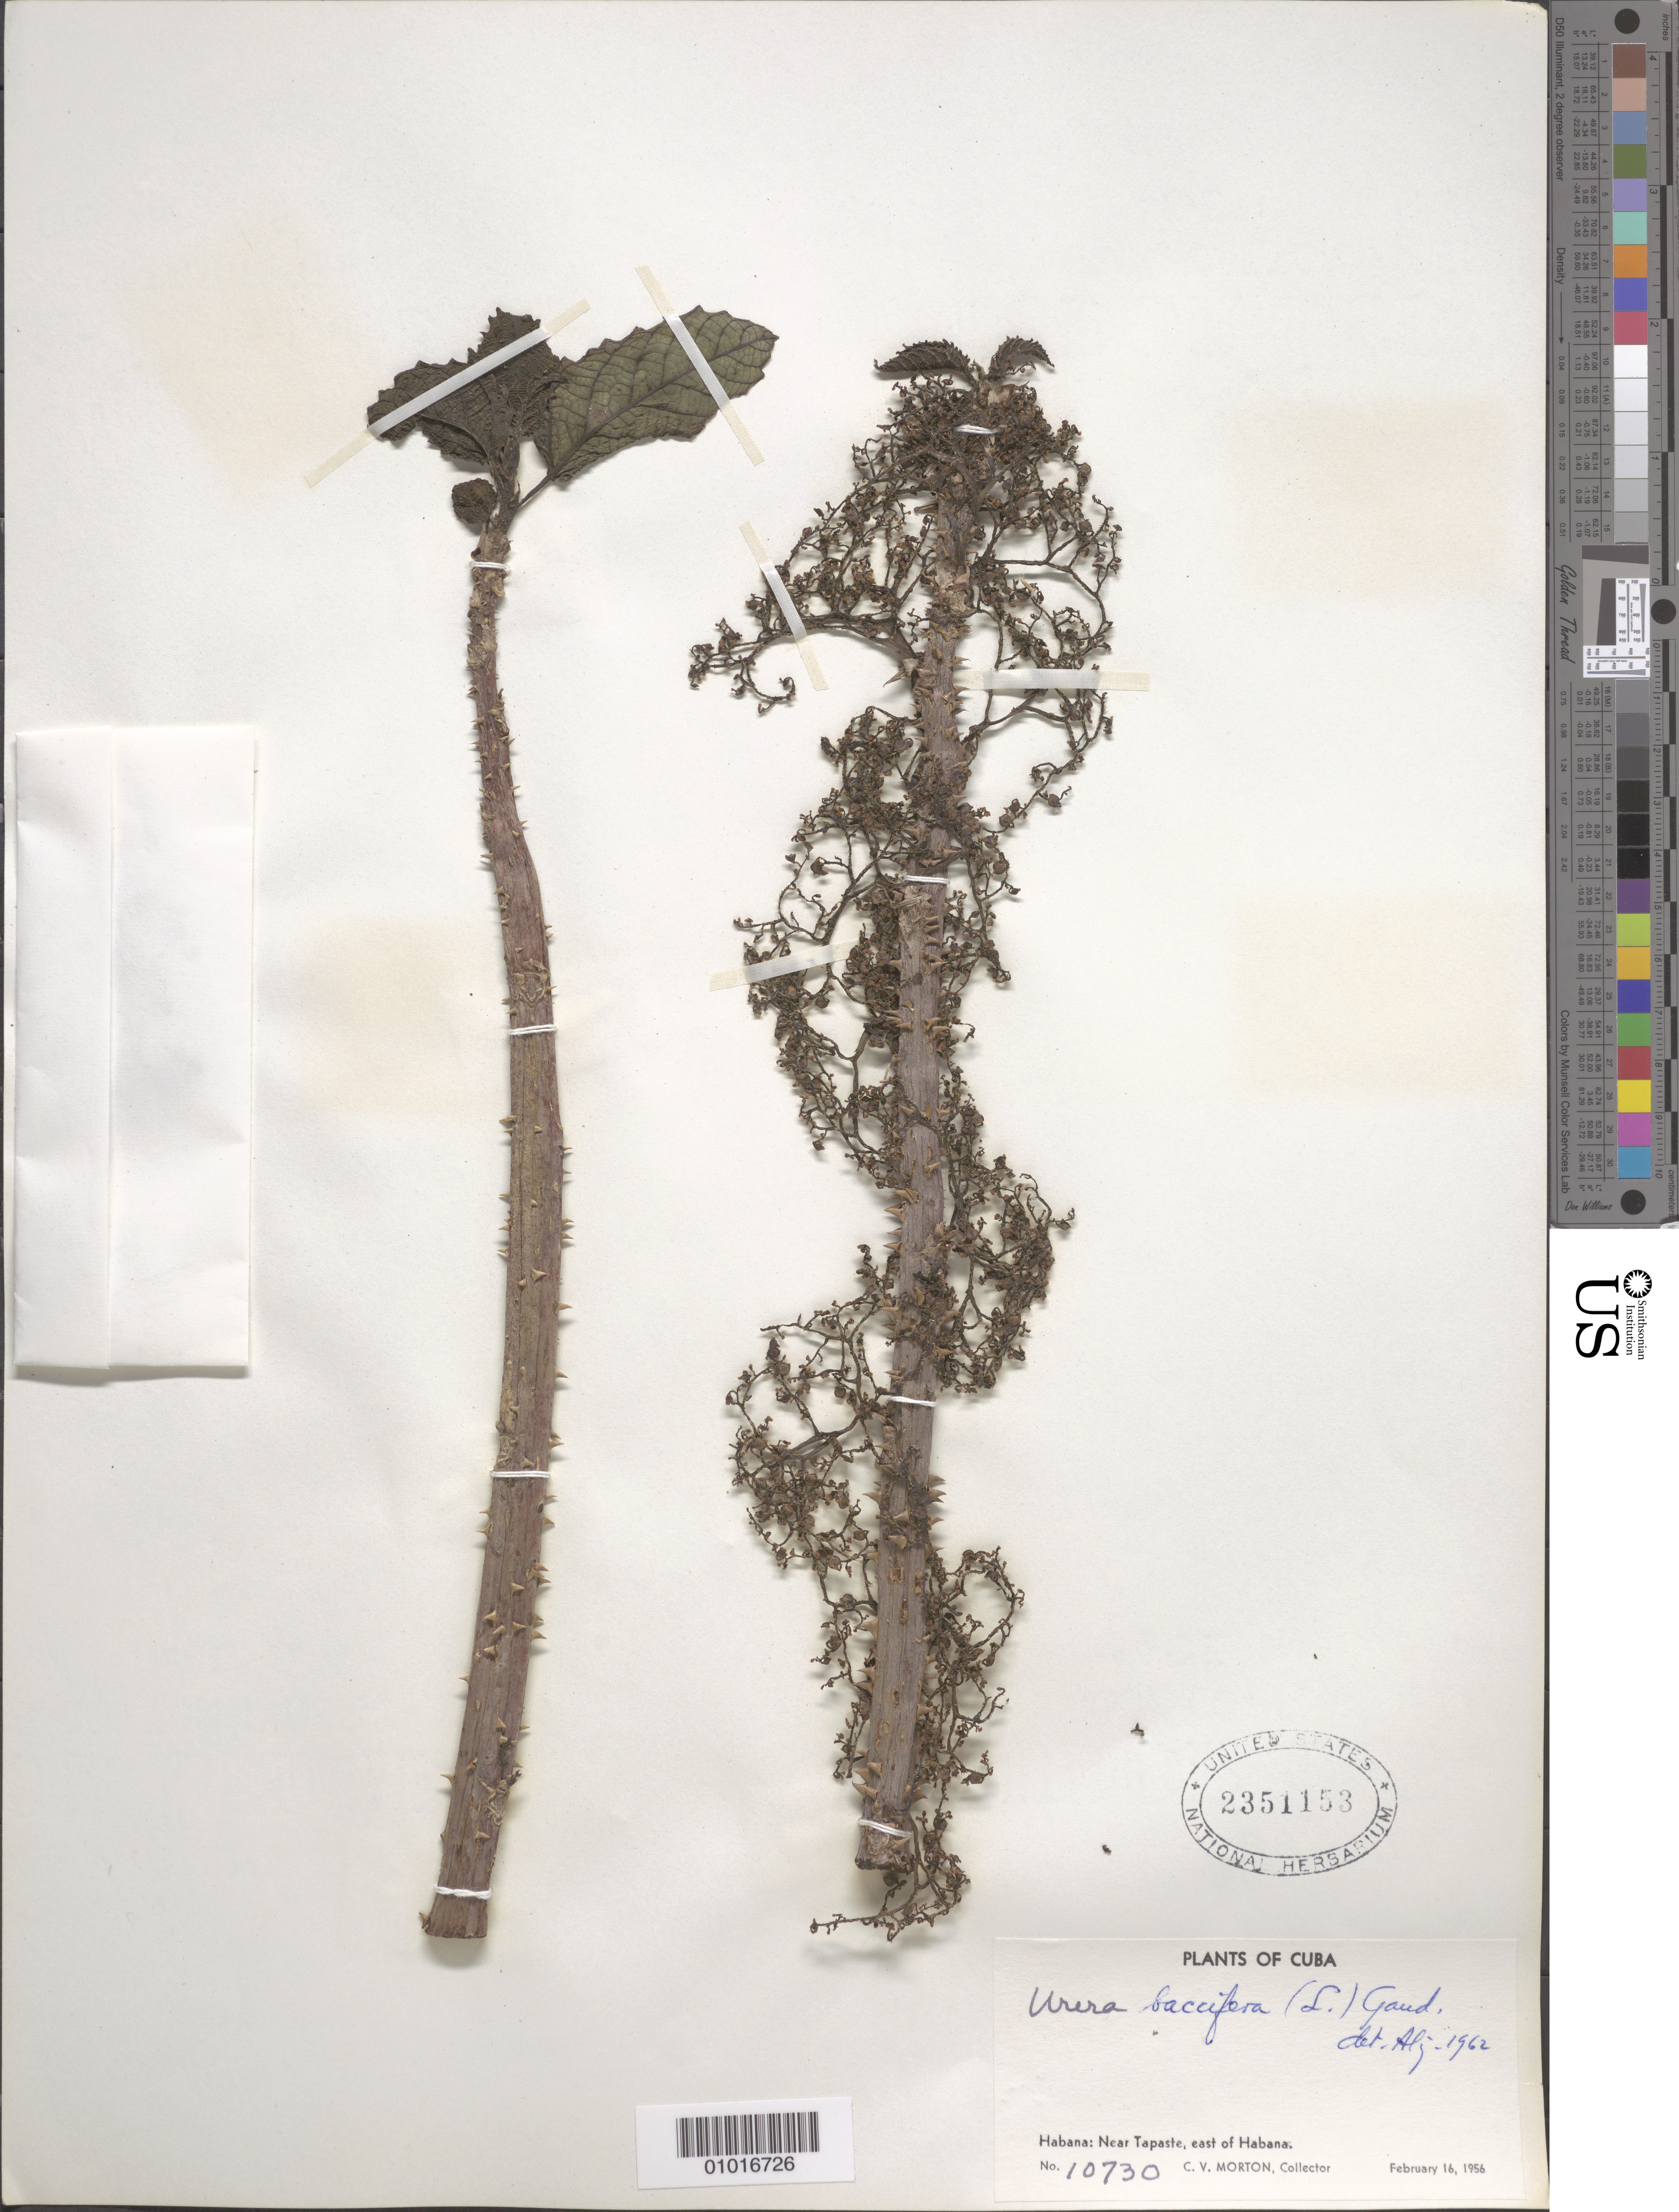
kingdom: Plantae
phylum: Tracheophyta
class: Magnoliopsida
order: Rosales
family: Urticaceae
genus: Urera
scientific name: Urera baccifera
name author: (L.) Gaudich. ex Wedd.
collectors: C. V. Morton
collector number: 10730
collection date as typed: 16 Feb 1956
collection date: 1956-02-16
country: Cuba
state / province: La Habana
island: Cuba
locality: Near Tapaste, E of Habana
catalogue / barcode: US 2351153